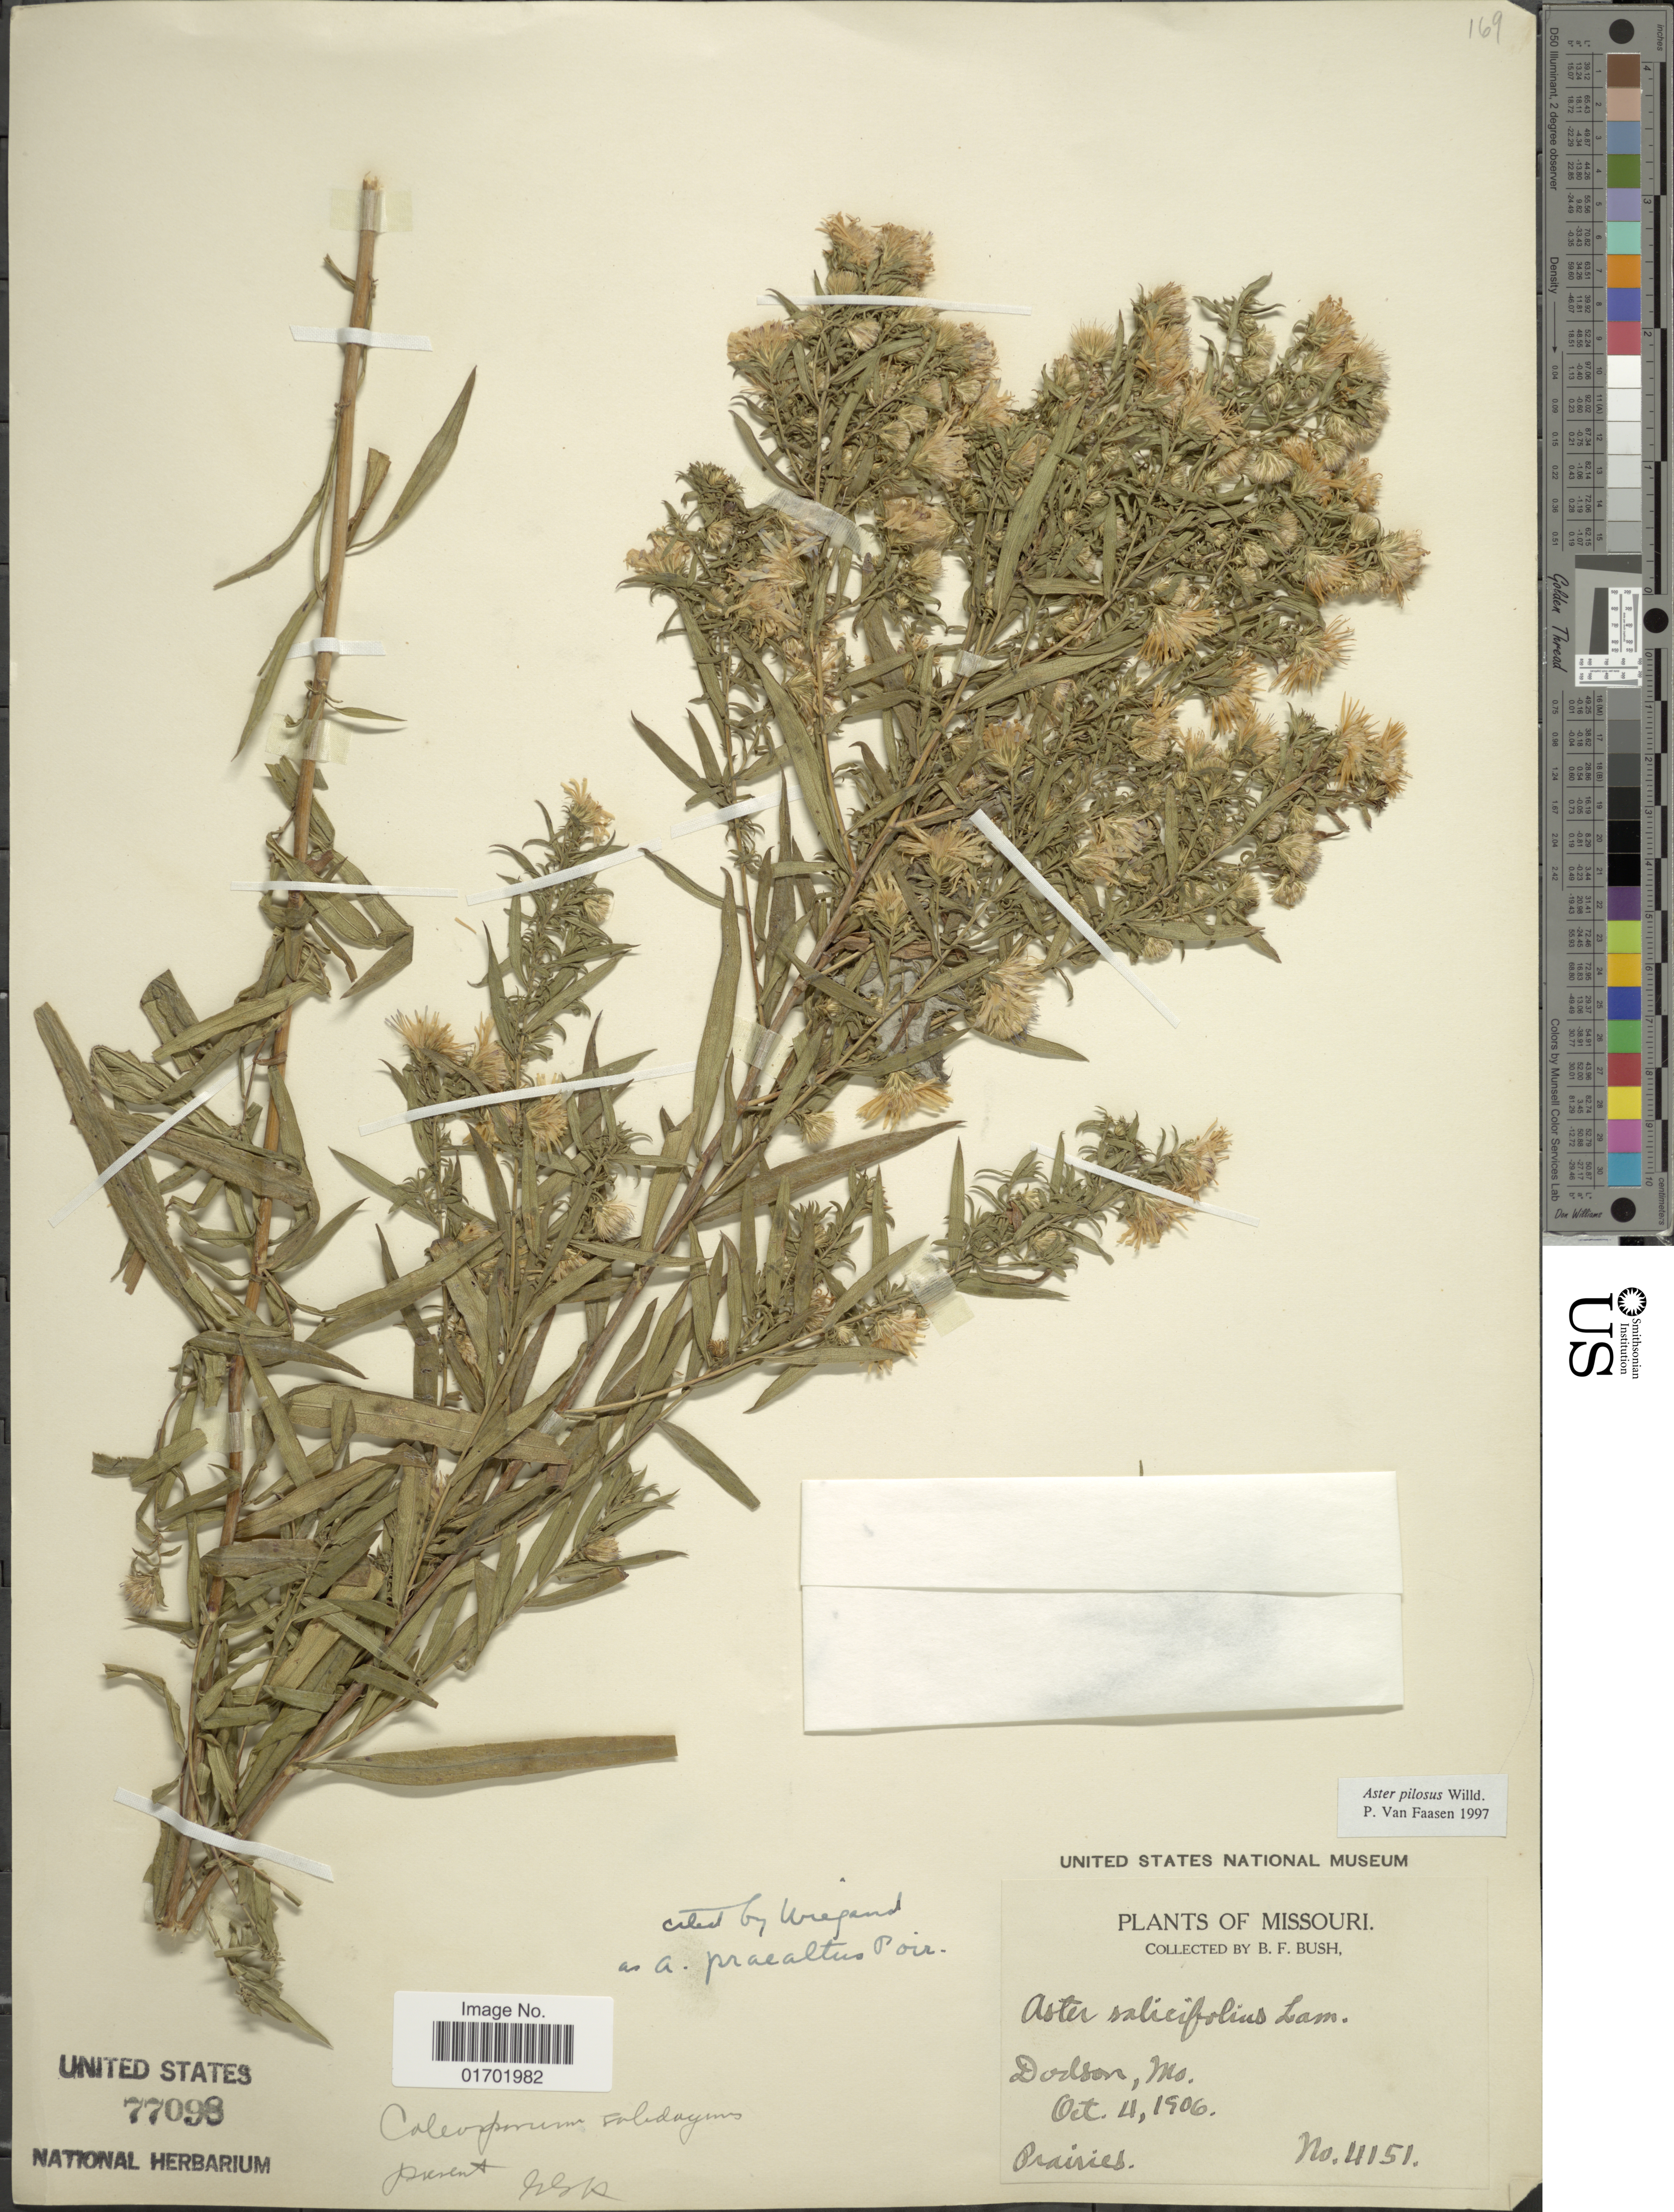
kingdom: Plantae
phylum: Tracheophyta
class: Magnoliopsida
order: Asterales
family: Asteraceae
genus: Symphyotrichum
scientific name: Symphyotrichum pilosum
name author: (Willd.) G.L. Nesom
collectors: B. F. Bush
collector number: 4151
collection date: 1906-10-04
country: United States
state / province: Missouri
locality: Dodson, Mo.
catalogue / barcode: US 77098